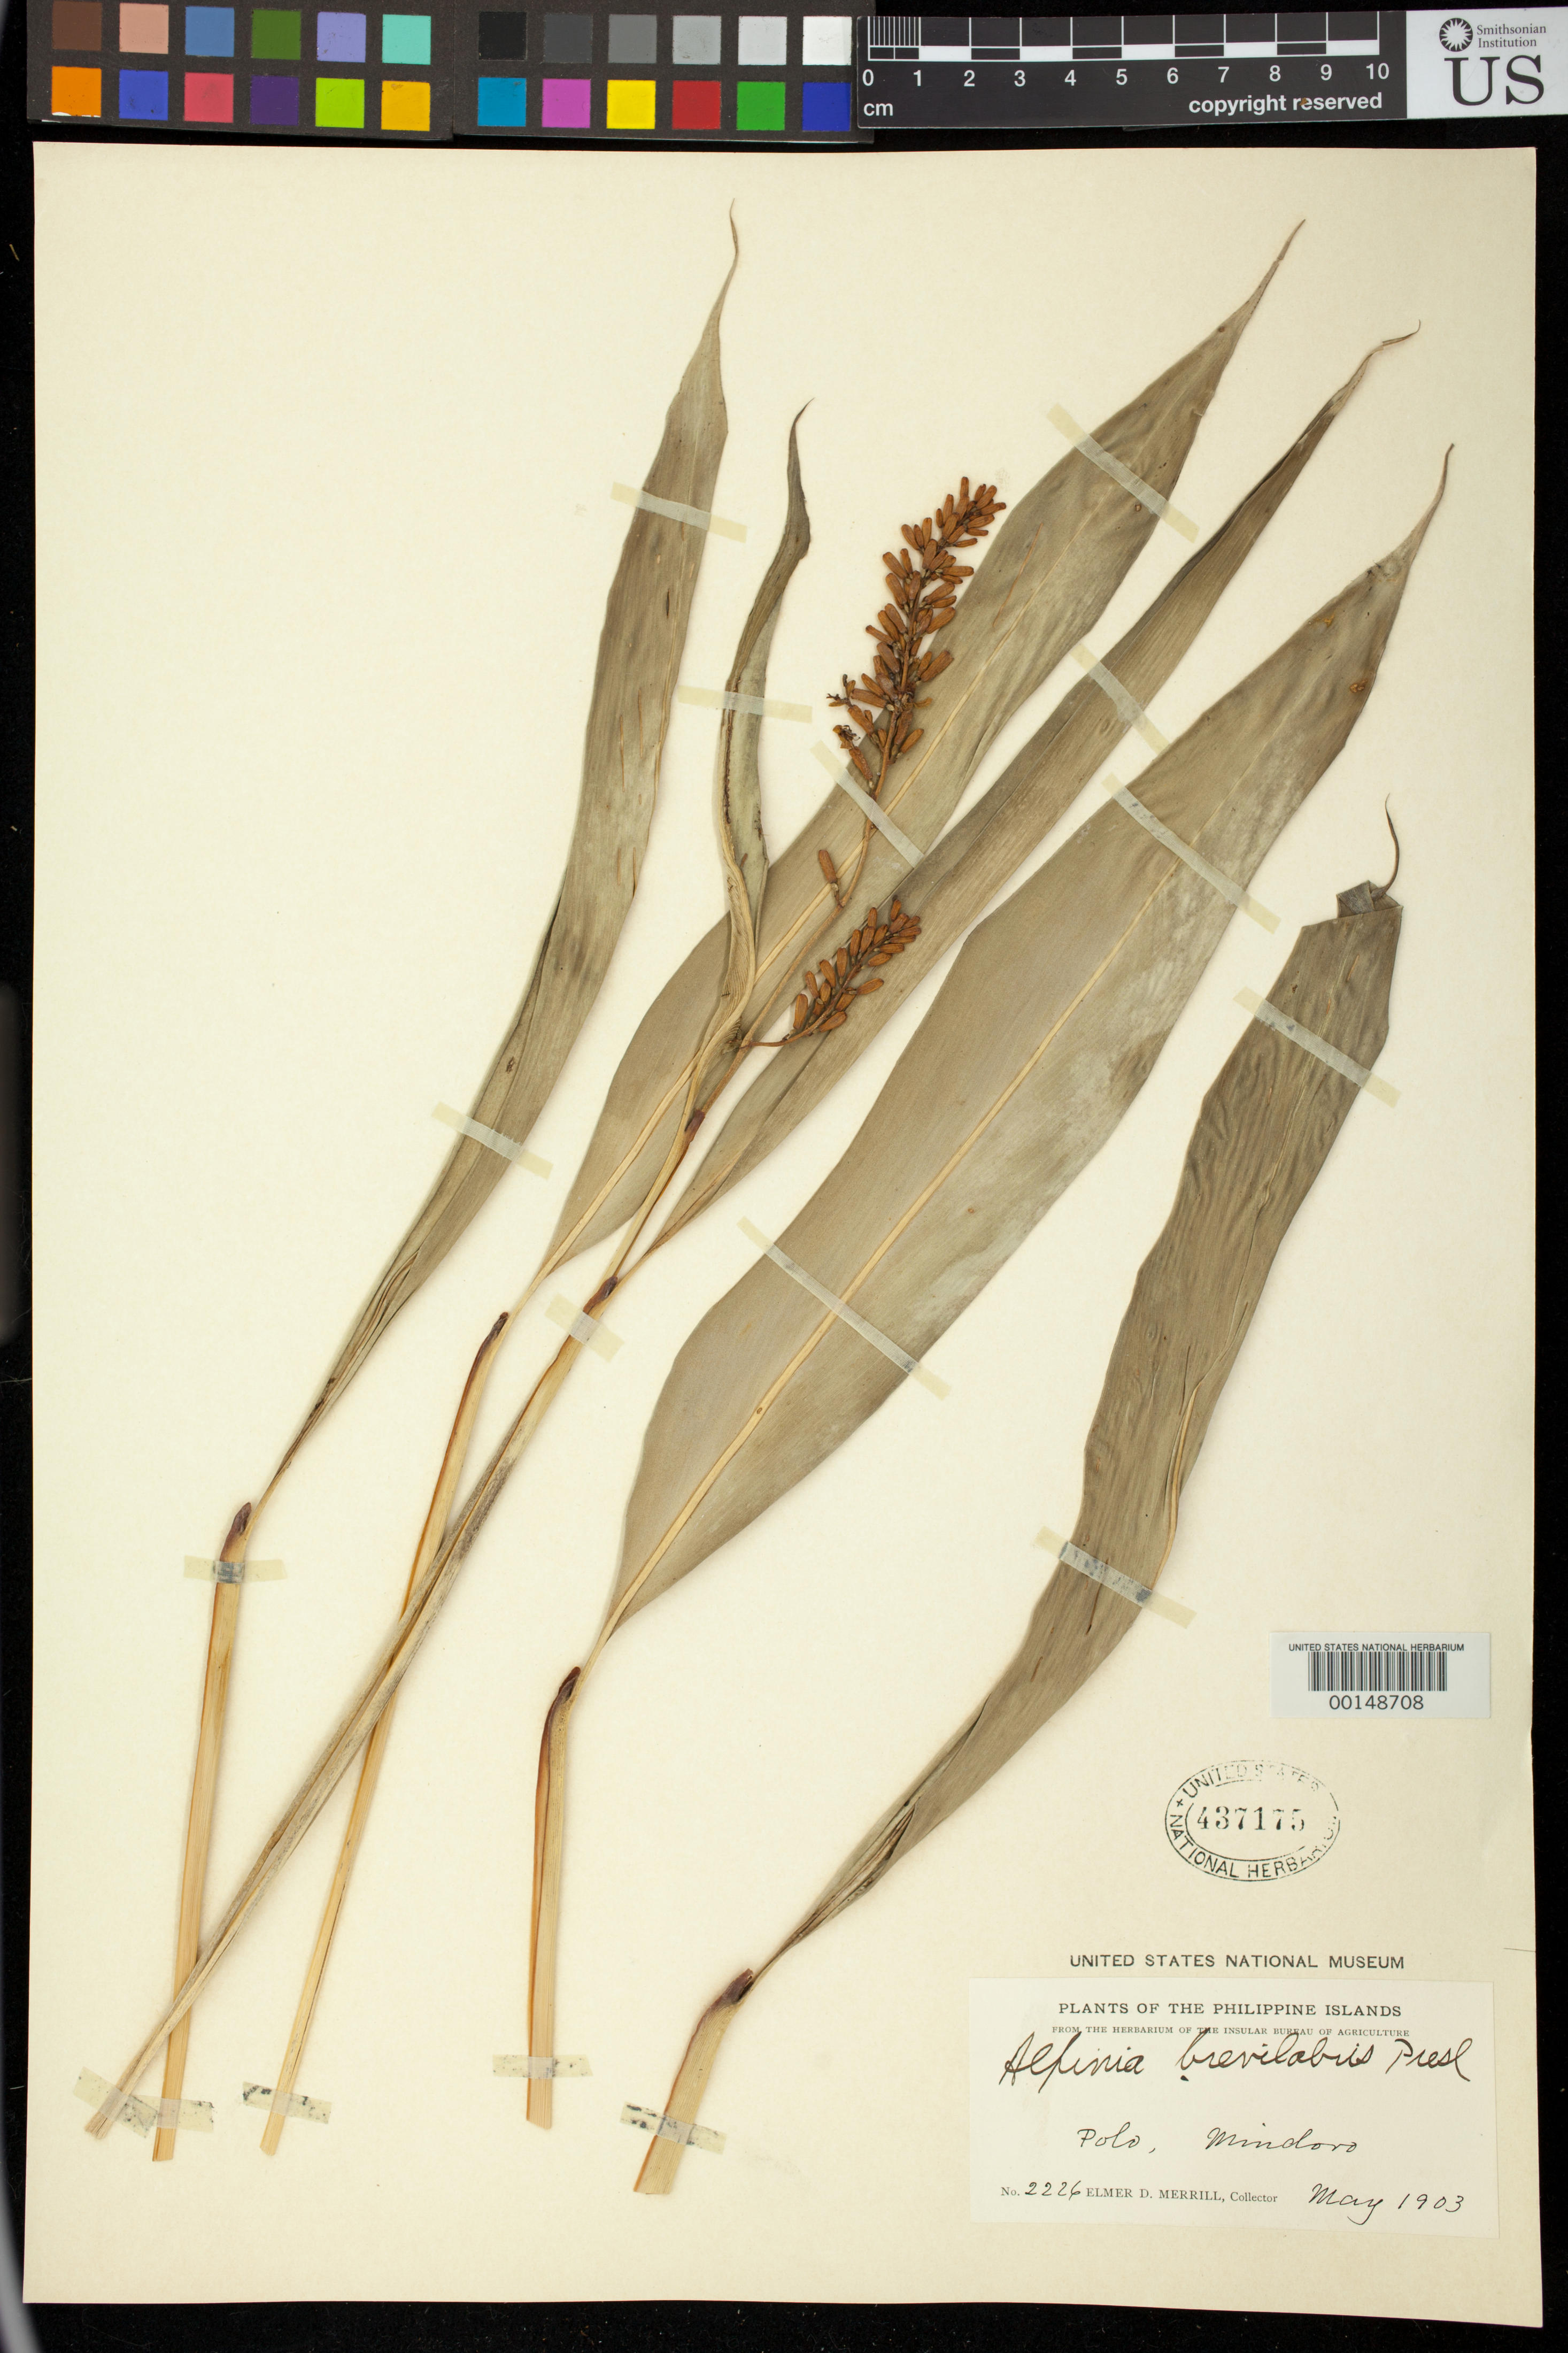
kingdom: Plantae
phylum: Tracheophyta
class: Liliopsida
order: Zingiberales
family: Zingiberaceae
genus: Alpinia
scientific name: Alpinia flabellata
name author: Ridl.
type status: Isosyntype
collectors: E. D. Merrill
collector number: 2226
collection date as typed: May 1903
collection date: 1903-05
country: Philippines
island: Mindoro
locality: Polo, Mindoro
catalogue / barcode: US 437175